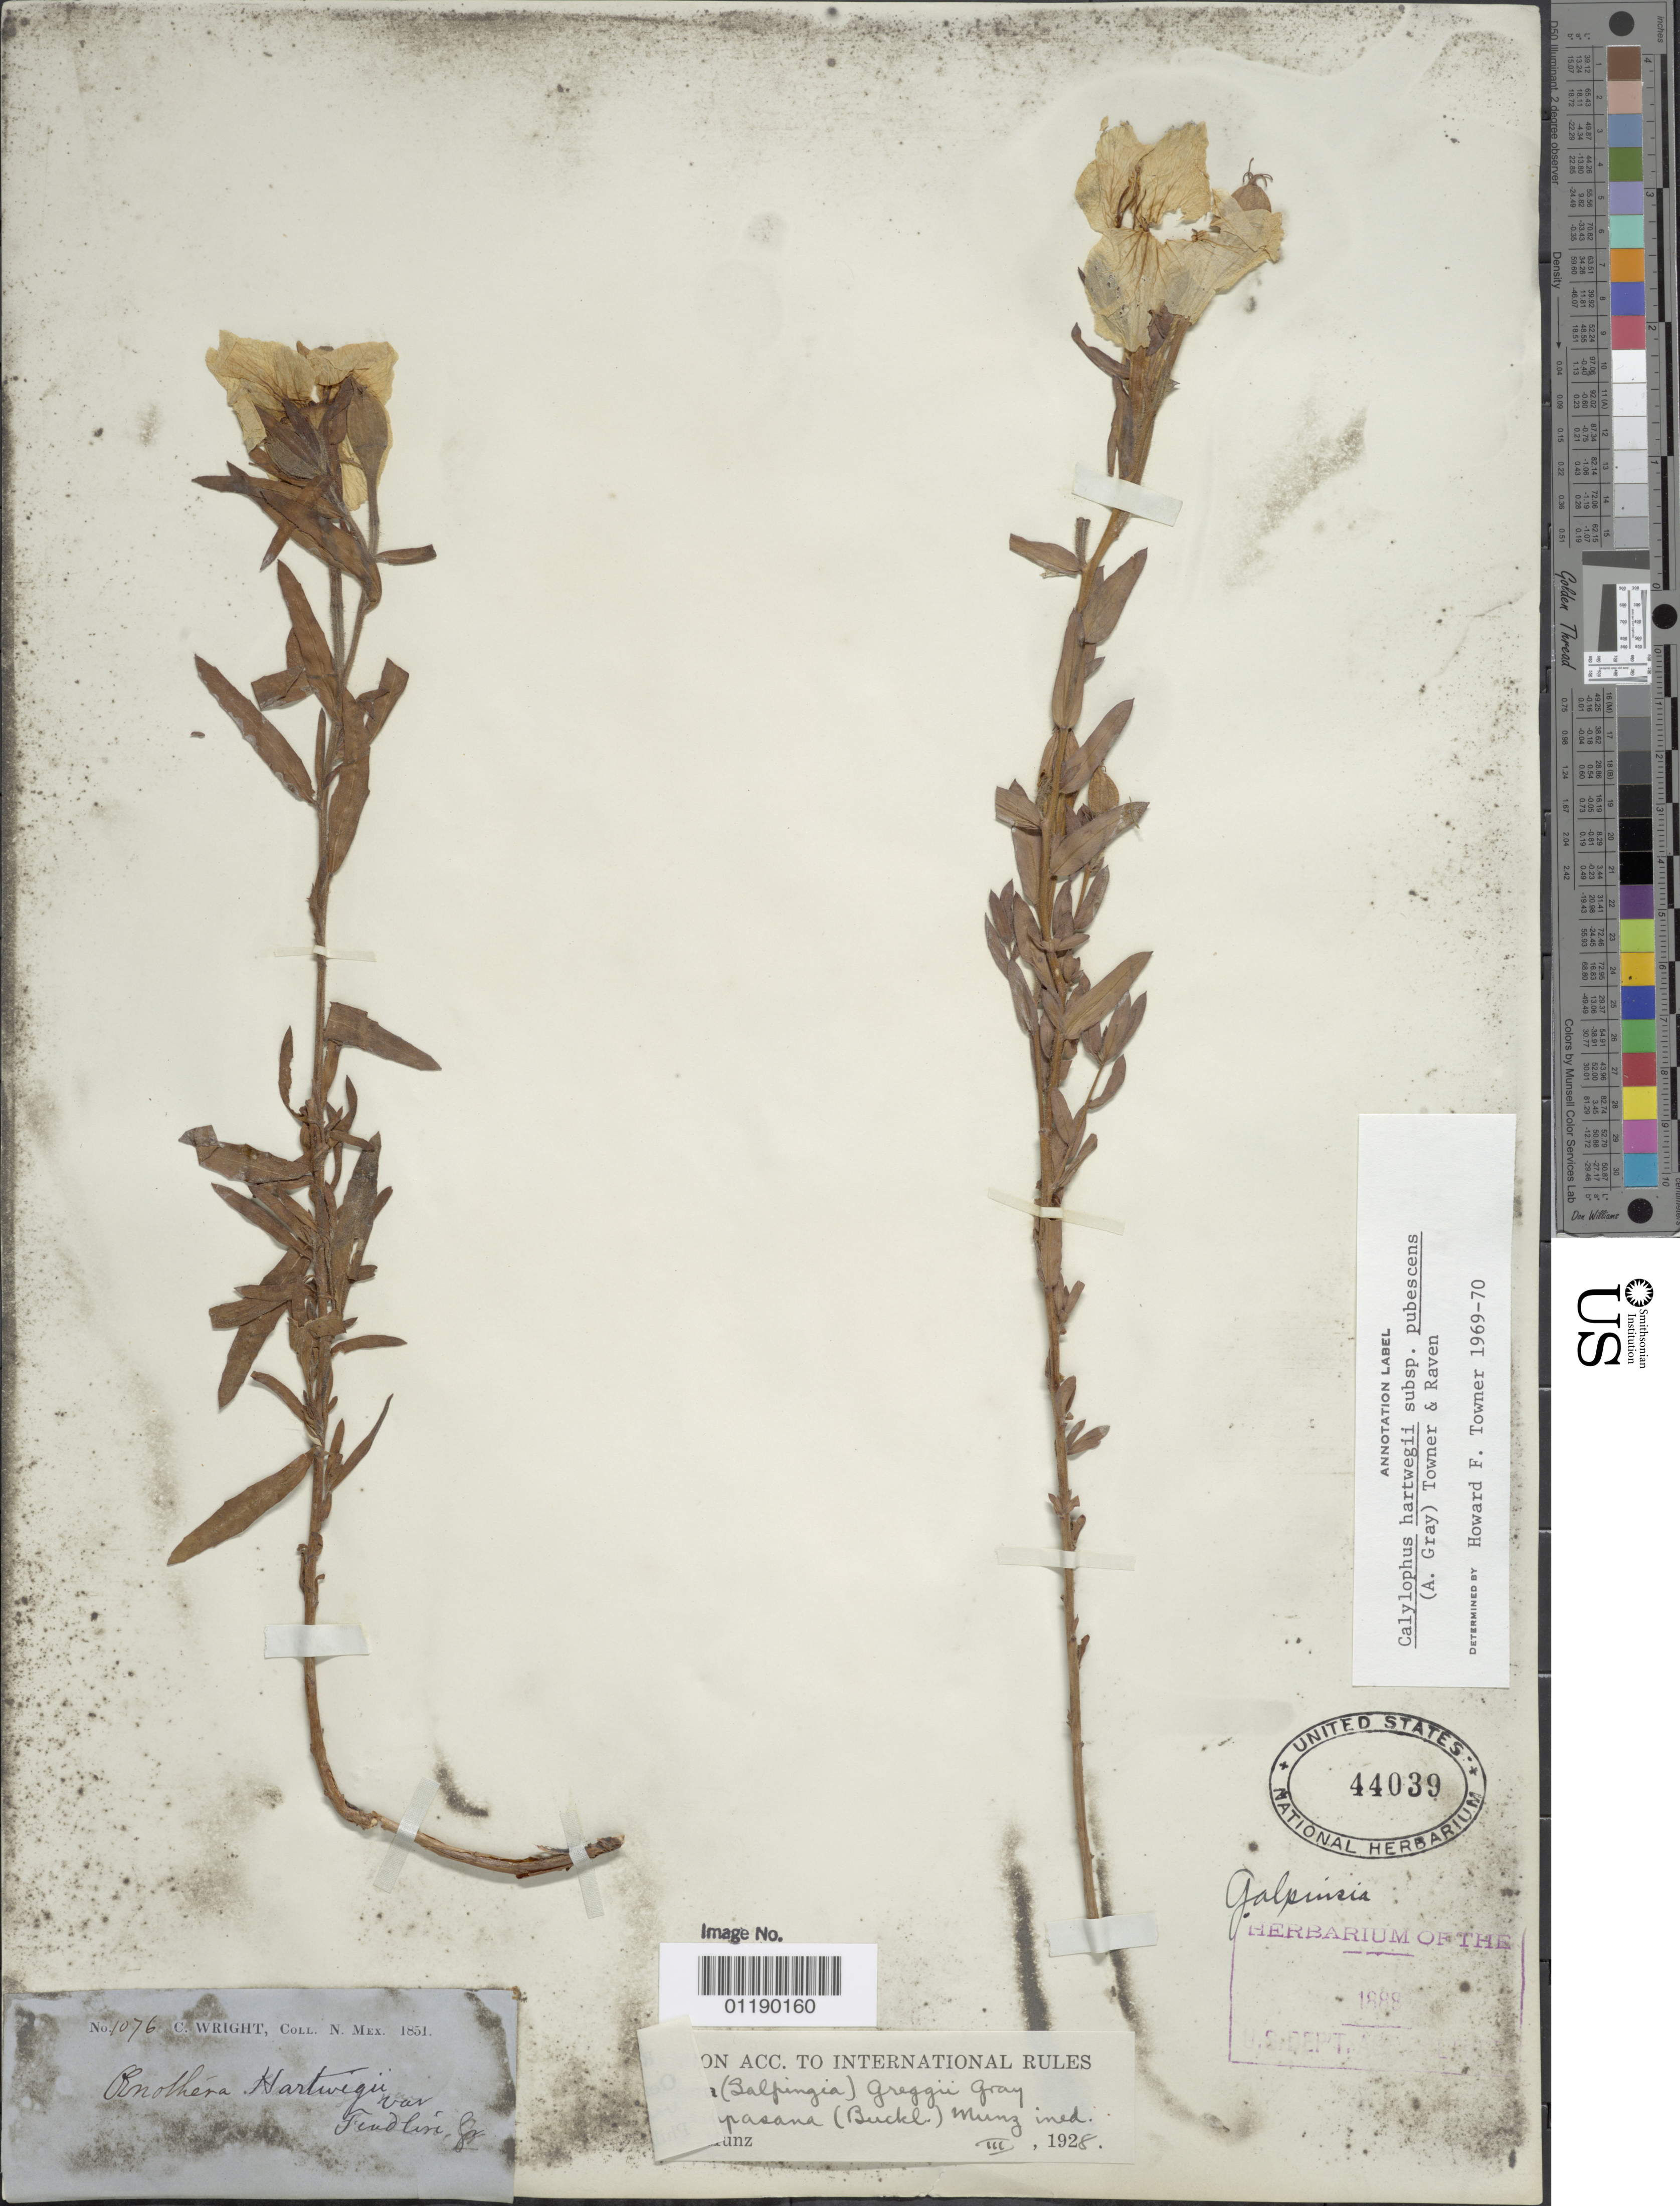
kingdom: Plantae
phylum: Tracheophyta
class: Magnoliopsida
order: Myrtales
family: Onagraceae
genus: Oenothera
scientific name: Oenothera hartwegii subsp. pubescens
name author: (A. Gray) W.L. Wagner & Hoch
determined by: Towner, H. F.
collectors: C. Wright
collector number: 1076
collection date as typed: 1851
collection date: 1851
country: United States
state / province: New Mexico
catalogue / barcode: US 44039